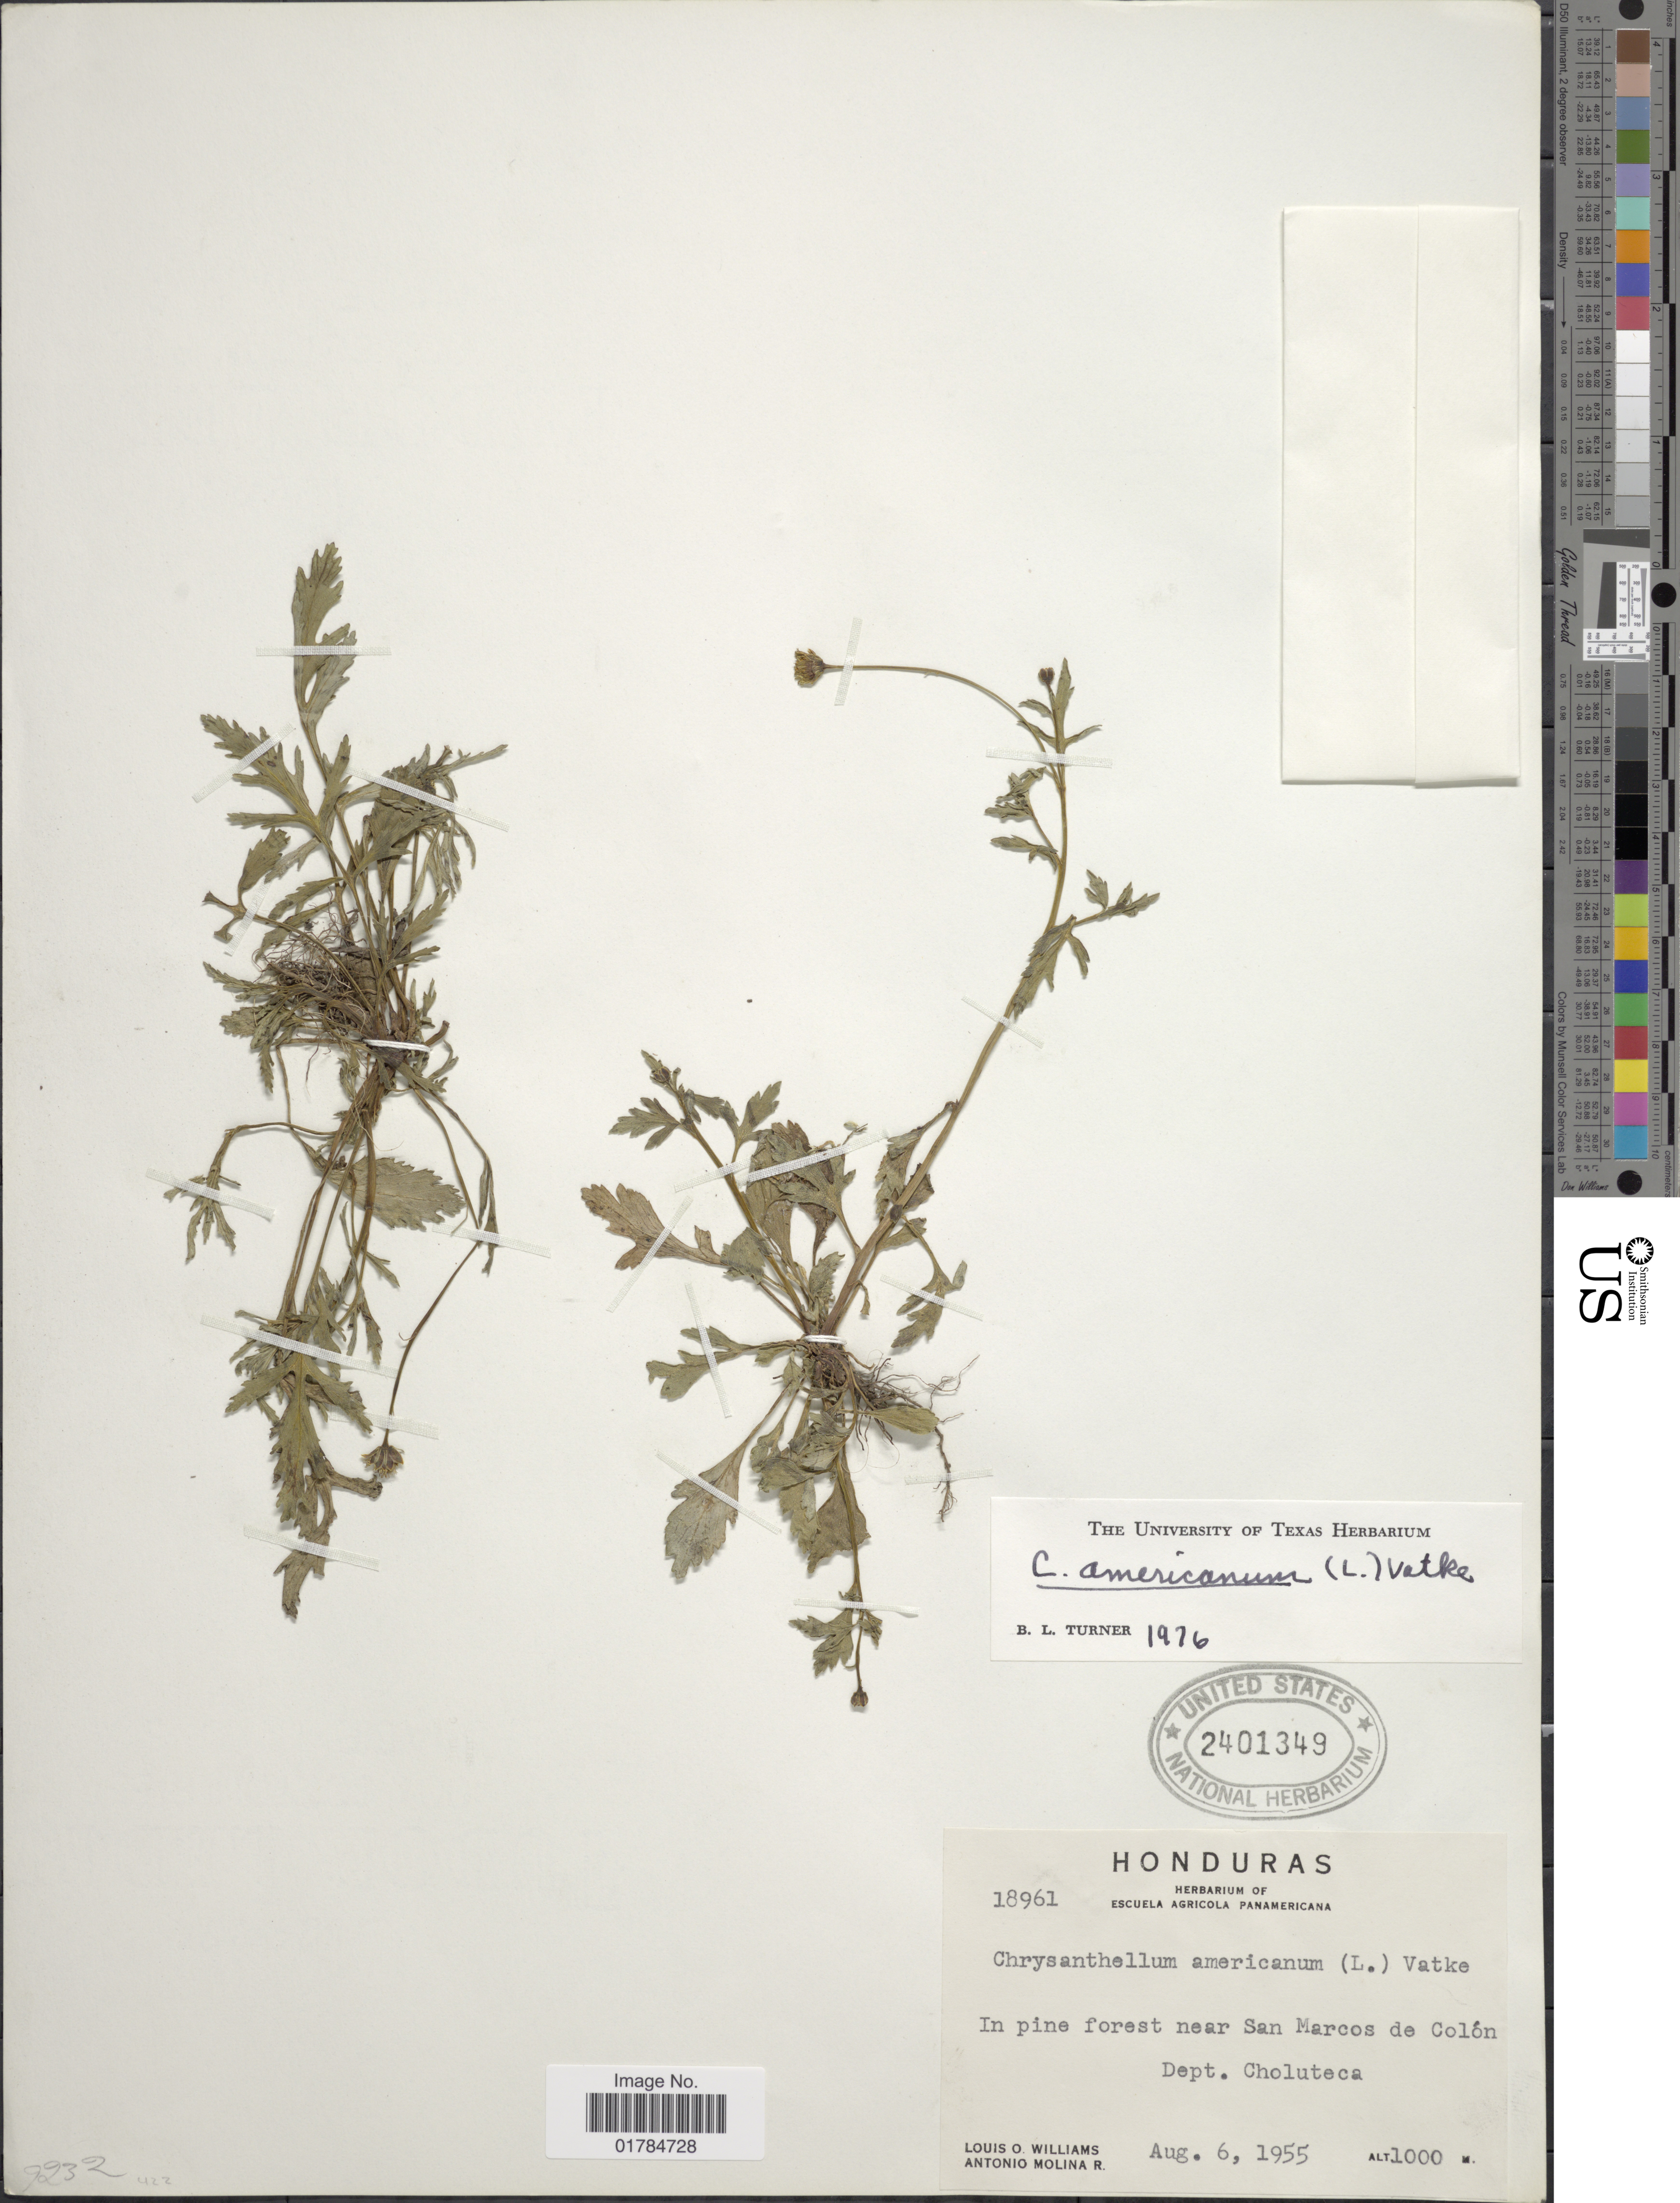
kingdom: Plantae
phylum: Tracheophyta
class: Magnoliopsida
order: Asterales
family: Asteraceae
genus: Chrysanthellum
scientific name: Chrysanthellum americanum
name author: (L.) Vatke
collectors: L. O. Williams & A. Molina R.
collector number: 18961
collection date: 1955-08-06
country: Honduras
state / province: Choluteca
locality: In pine forest near San Marcos de Colon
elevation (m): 1000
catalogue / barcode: US 2401349